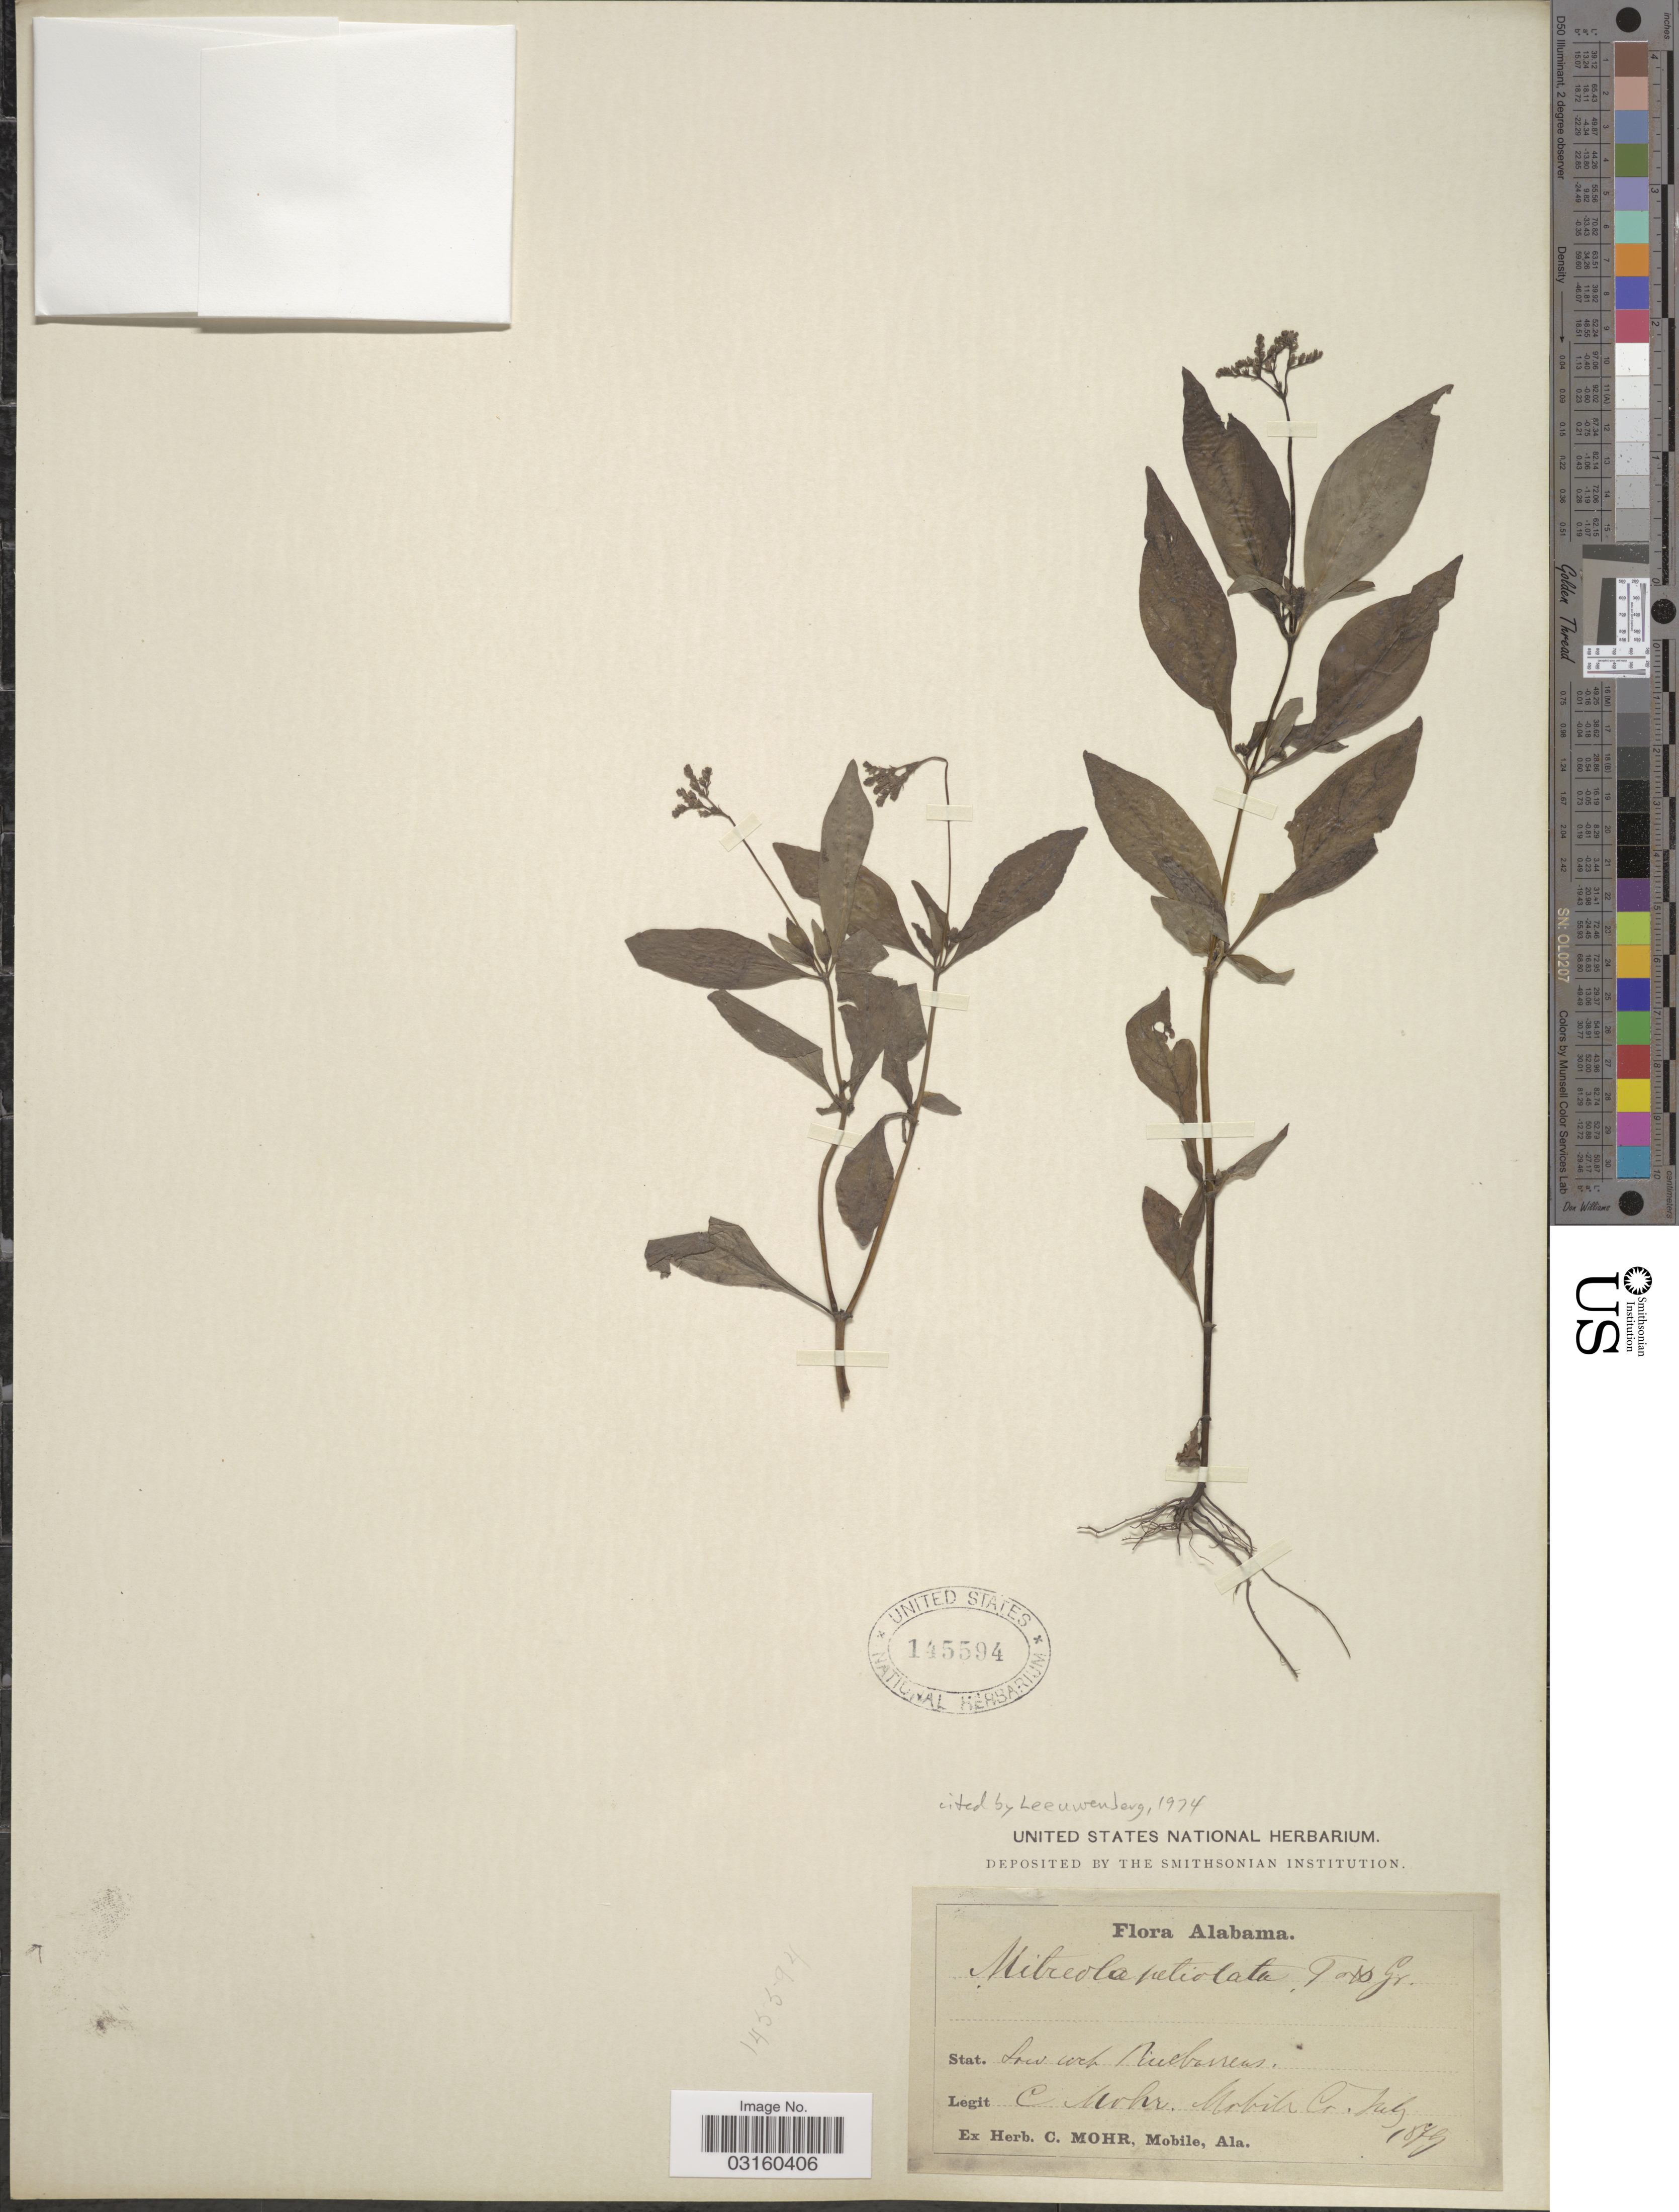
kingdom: Plantae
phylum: Tracheophyta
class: Magnoliopsida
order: Gentianales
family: Loganiaceae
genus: Mitreola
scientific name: Mitreola petiolata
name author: (J.F. Gmel.) Torr. & A. Gray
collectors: C. T. Mohr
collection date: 1879-07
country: United States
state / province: Alabama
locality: Mobile Co.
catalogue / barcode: US 145594